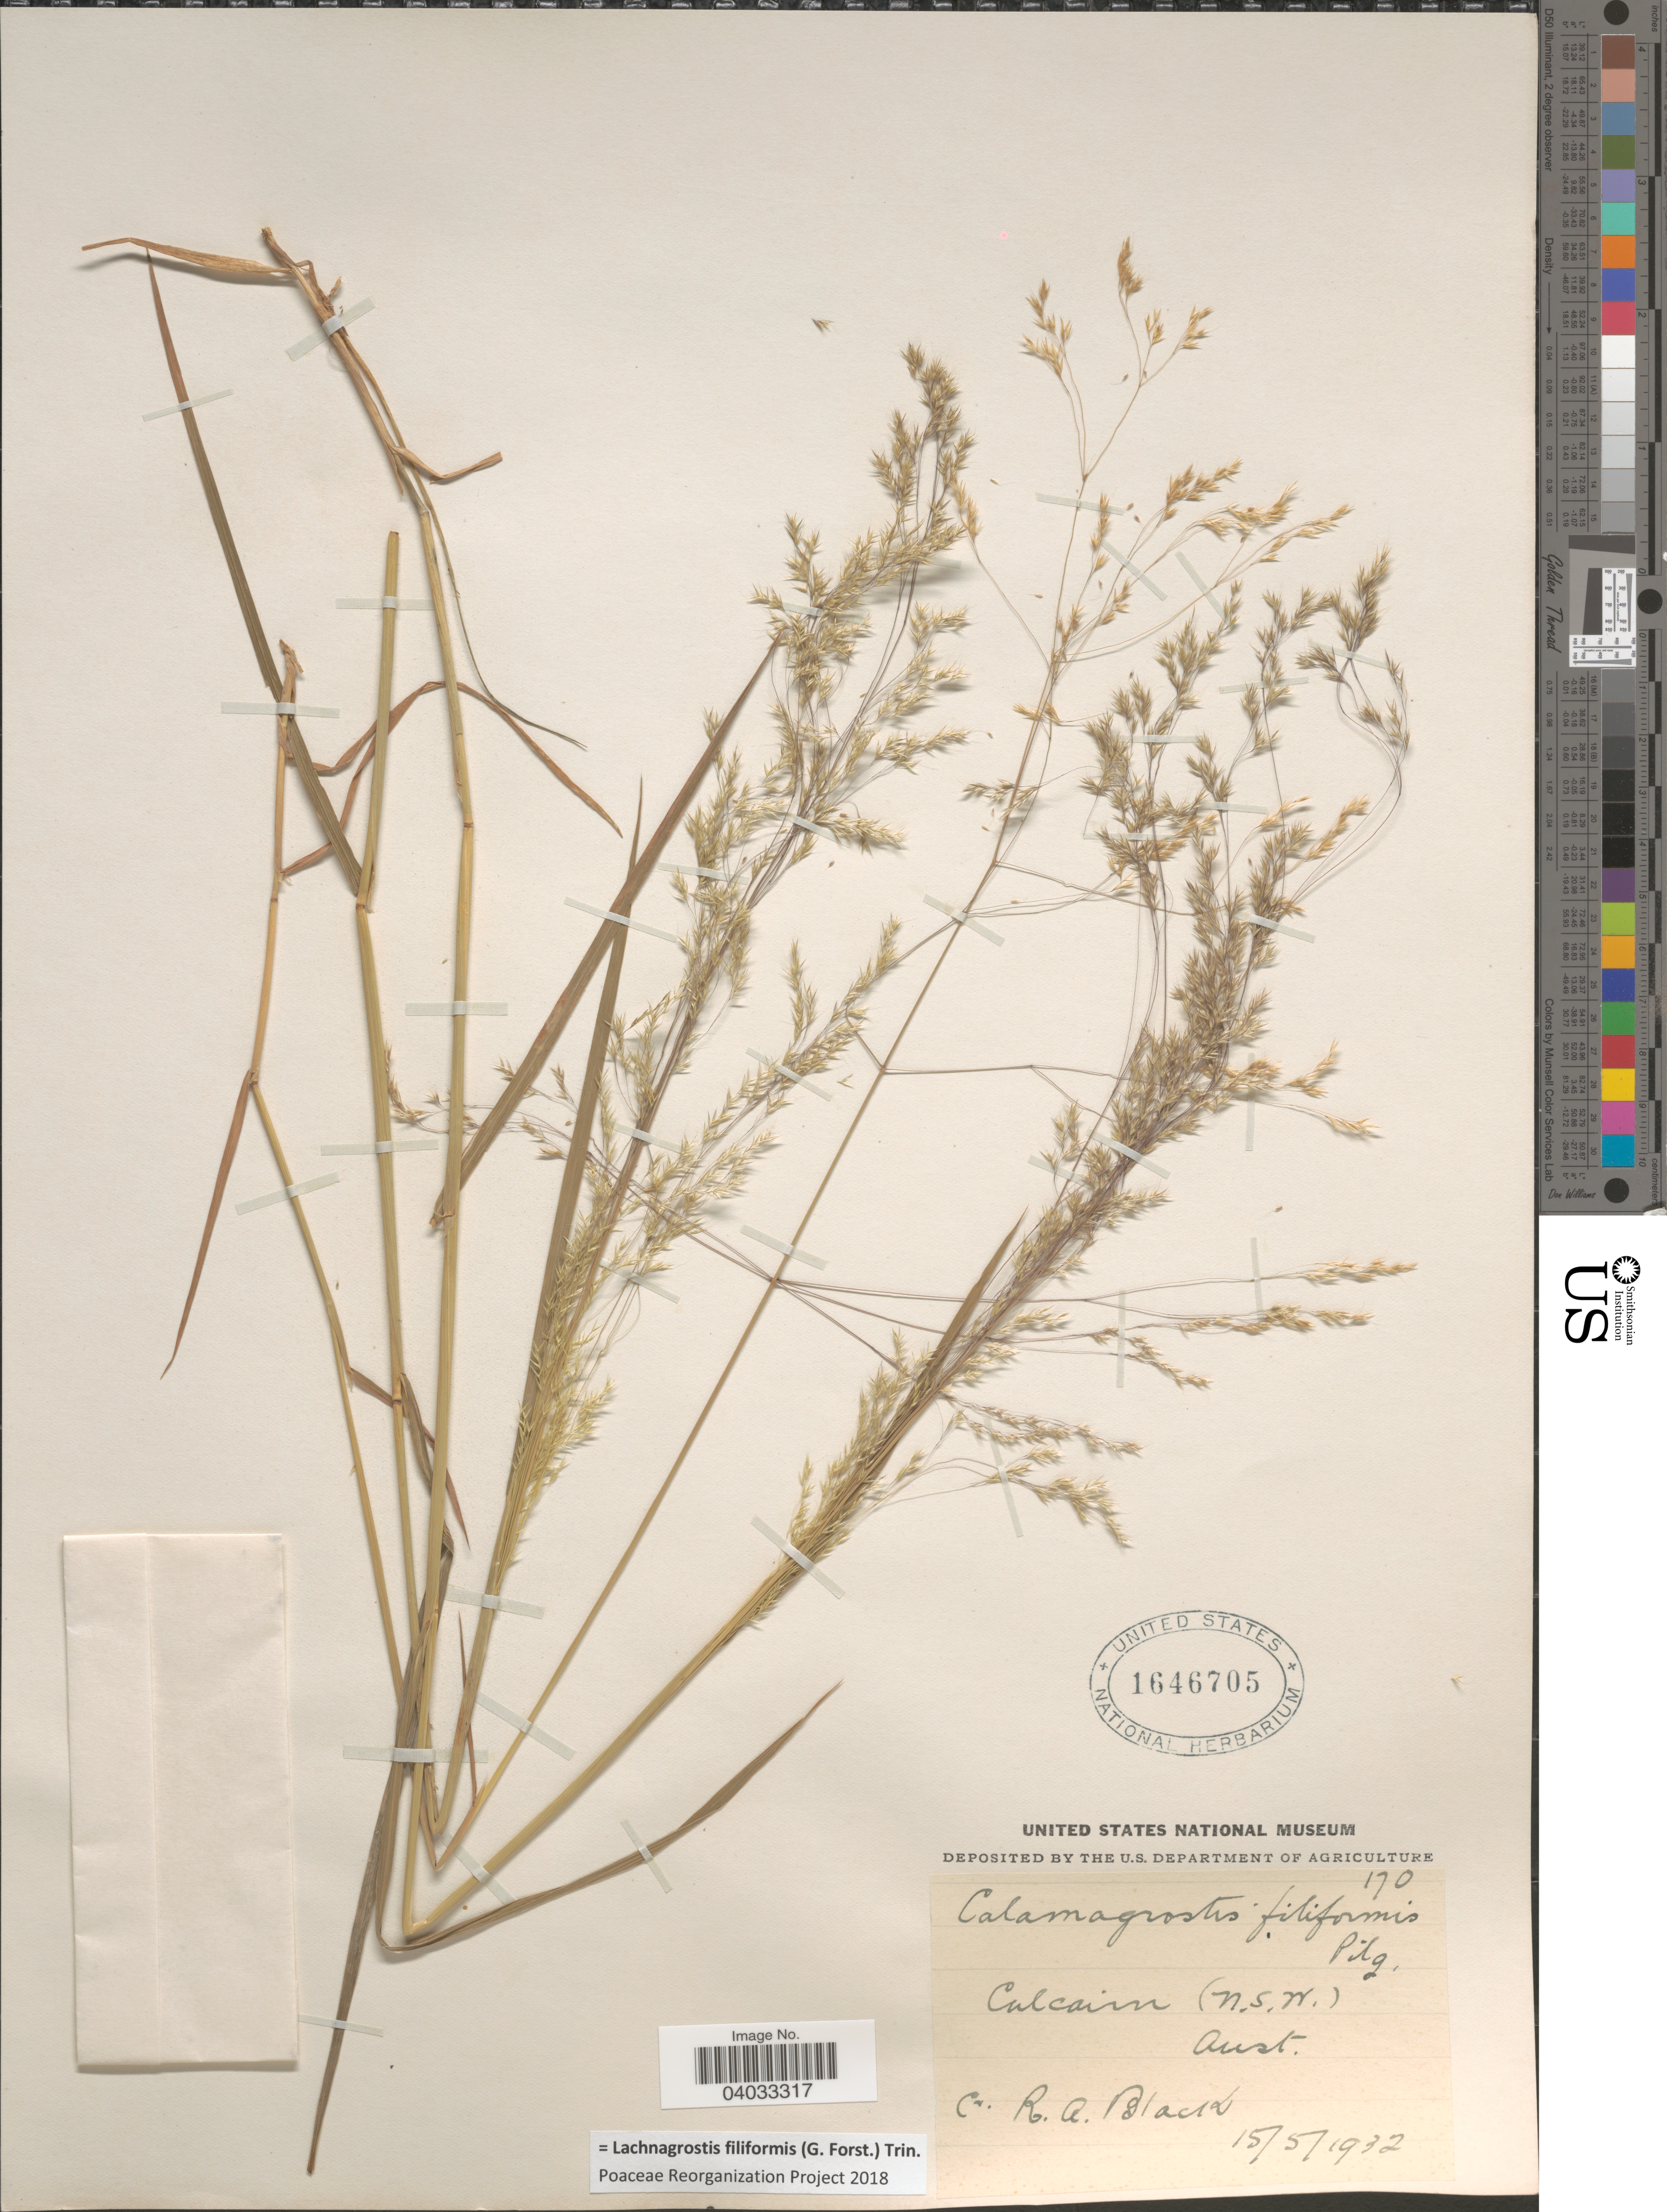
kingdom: Plantae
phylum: Tracheophyta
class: Liliopsida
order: Poales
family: Poaceae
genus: Lachnagrostis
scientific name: Lachnagrostis filiformis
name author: (J.R. Forst.) Trin.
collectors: R. A. Black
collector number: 170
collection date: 1932-05-15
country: Australia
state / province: New South Wales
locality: Culcairn (N.S.W.).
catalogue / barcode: US 1646705